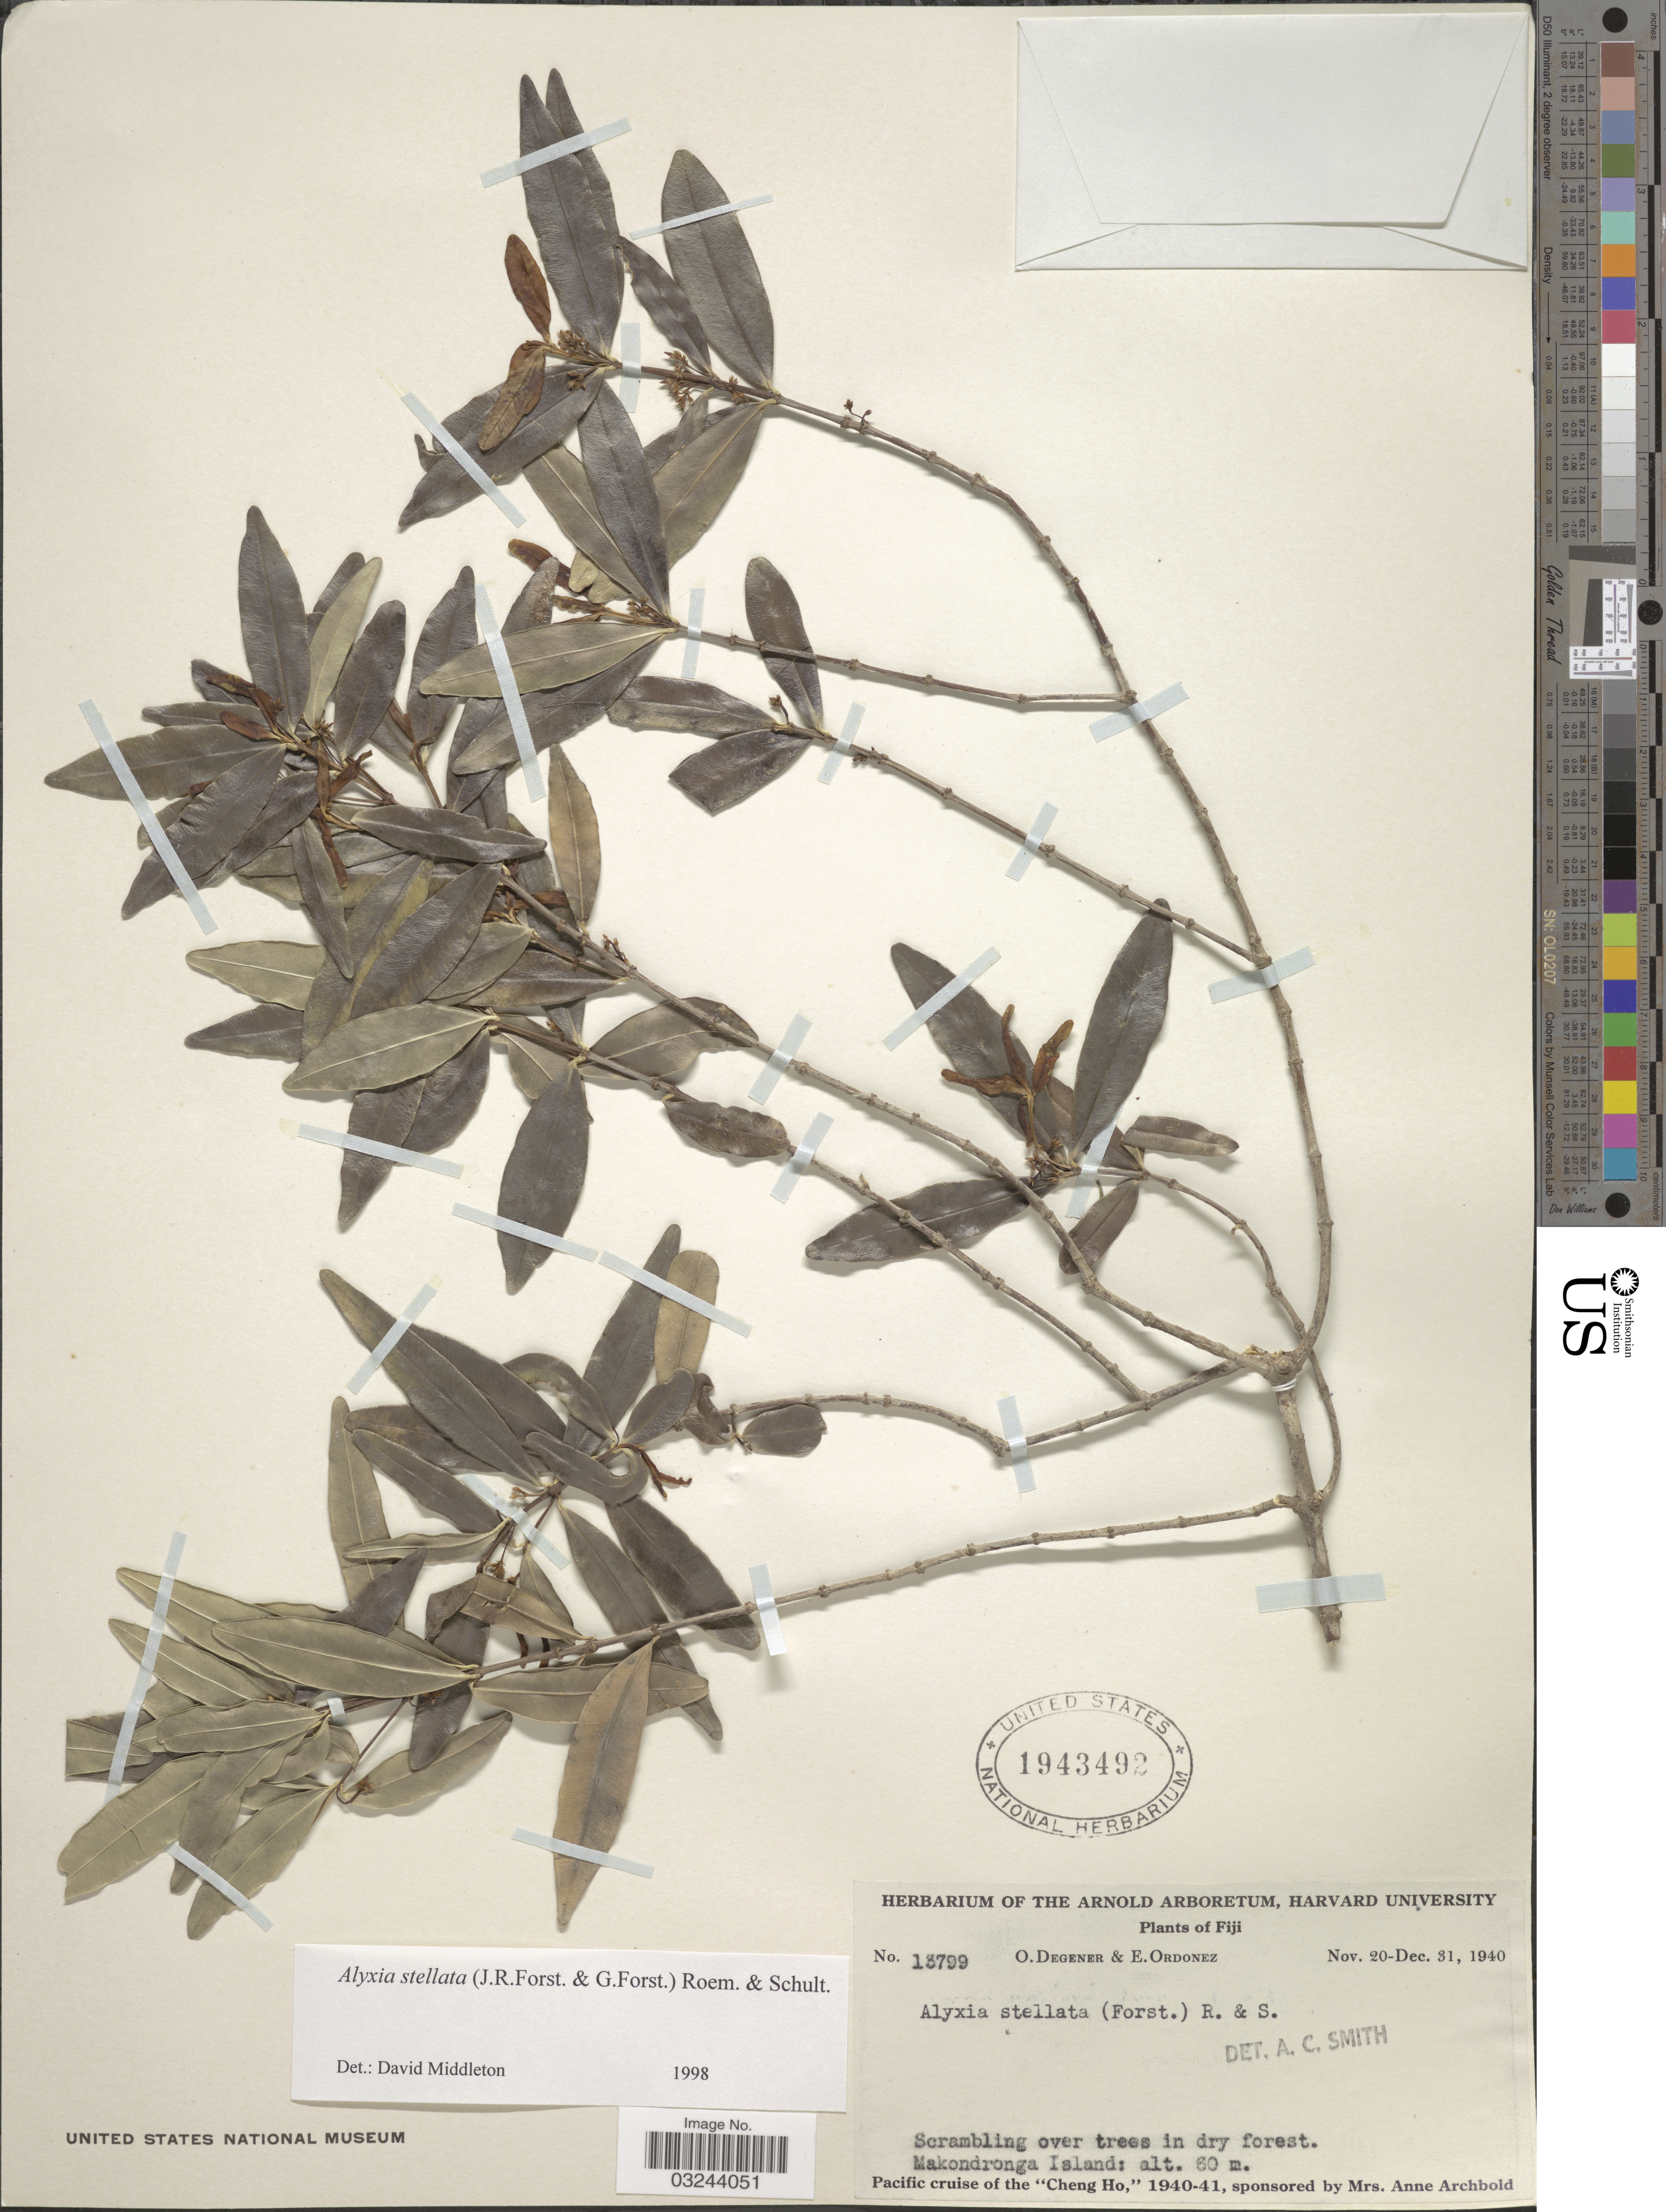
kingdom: Plantae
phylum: Tracheophyta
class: Magnoliopsida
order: Gentianales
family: Apocynaceae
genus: Alyxia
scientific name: Alyxia stellata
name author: (J.R. Forst. & G. Forst.) Roem. & Schult.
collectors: O. Degener & E. Ordonez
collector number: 13799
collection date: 1940-11-20/1940-12-31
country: Fiji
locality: Makondronga Island.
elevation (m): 60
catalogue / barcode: US 1943492